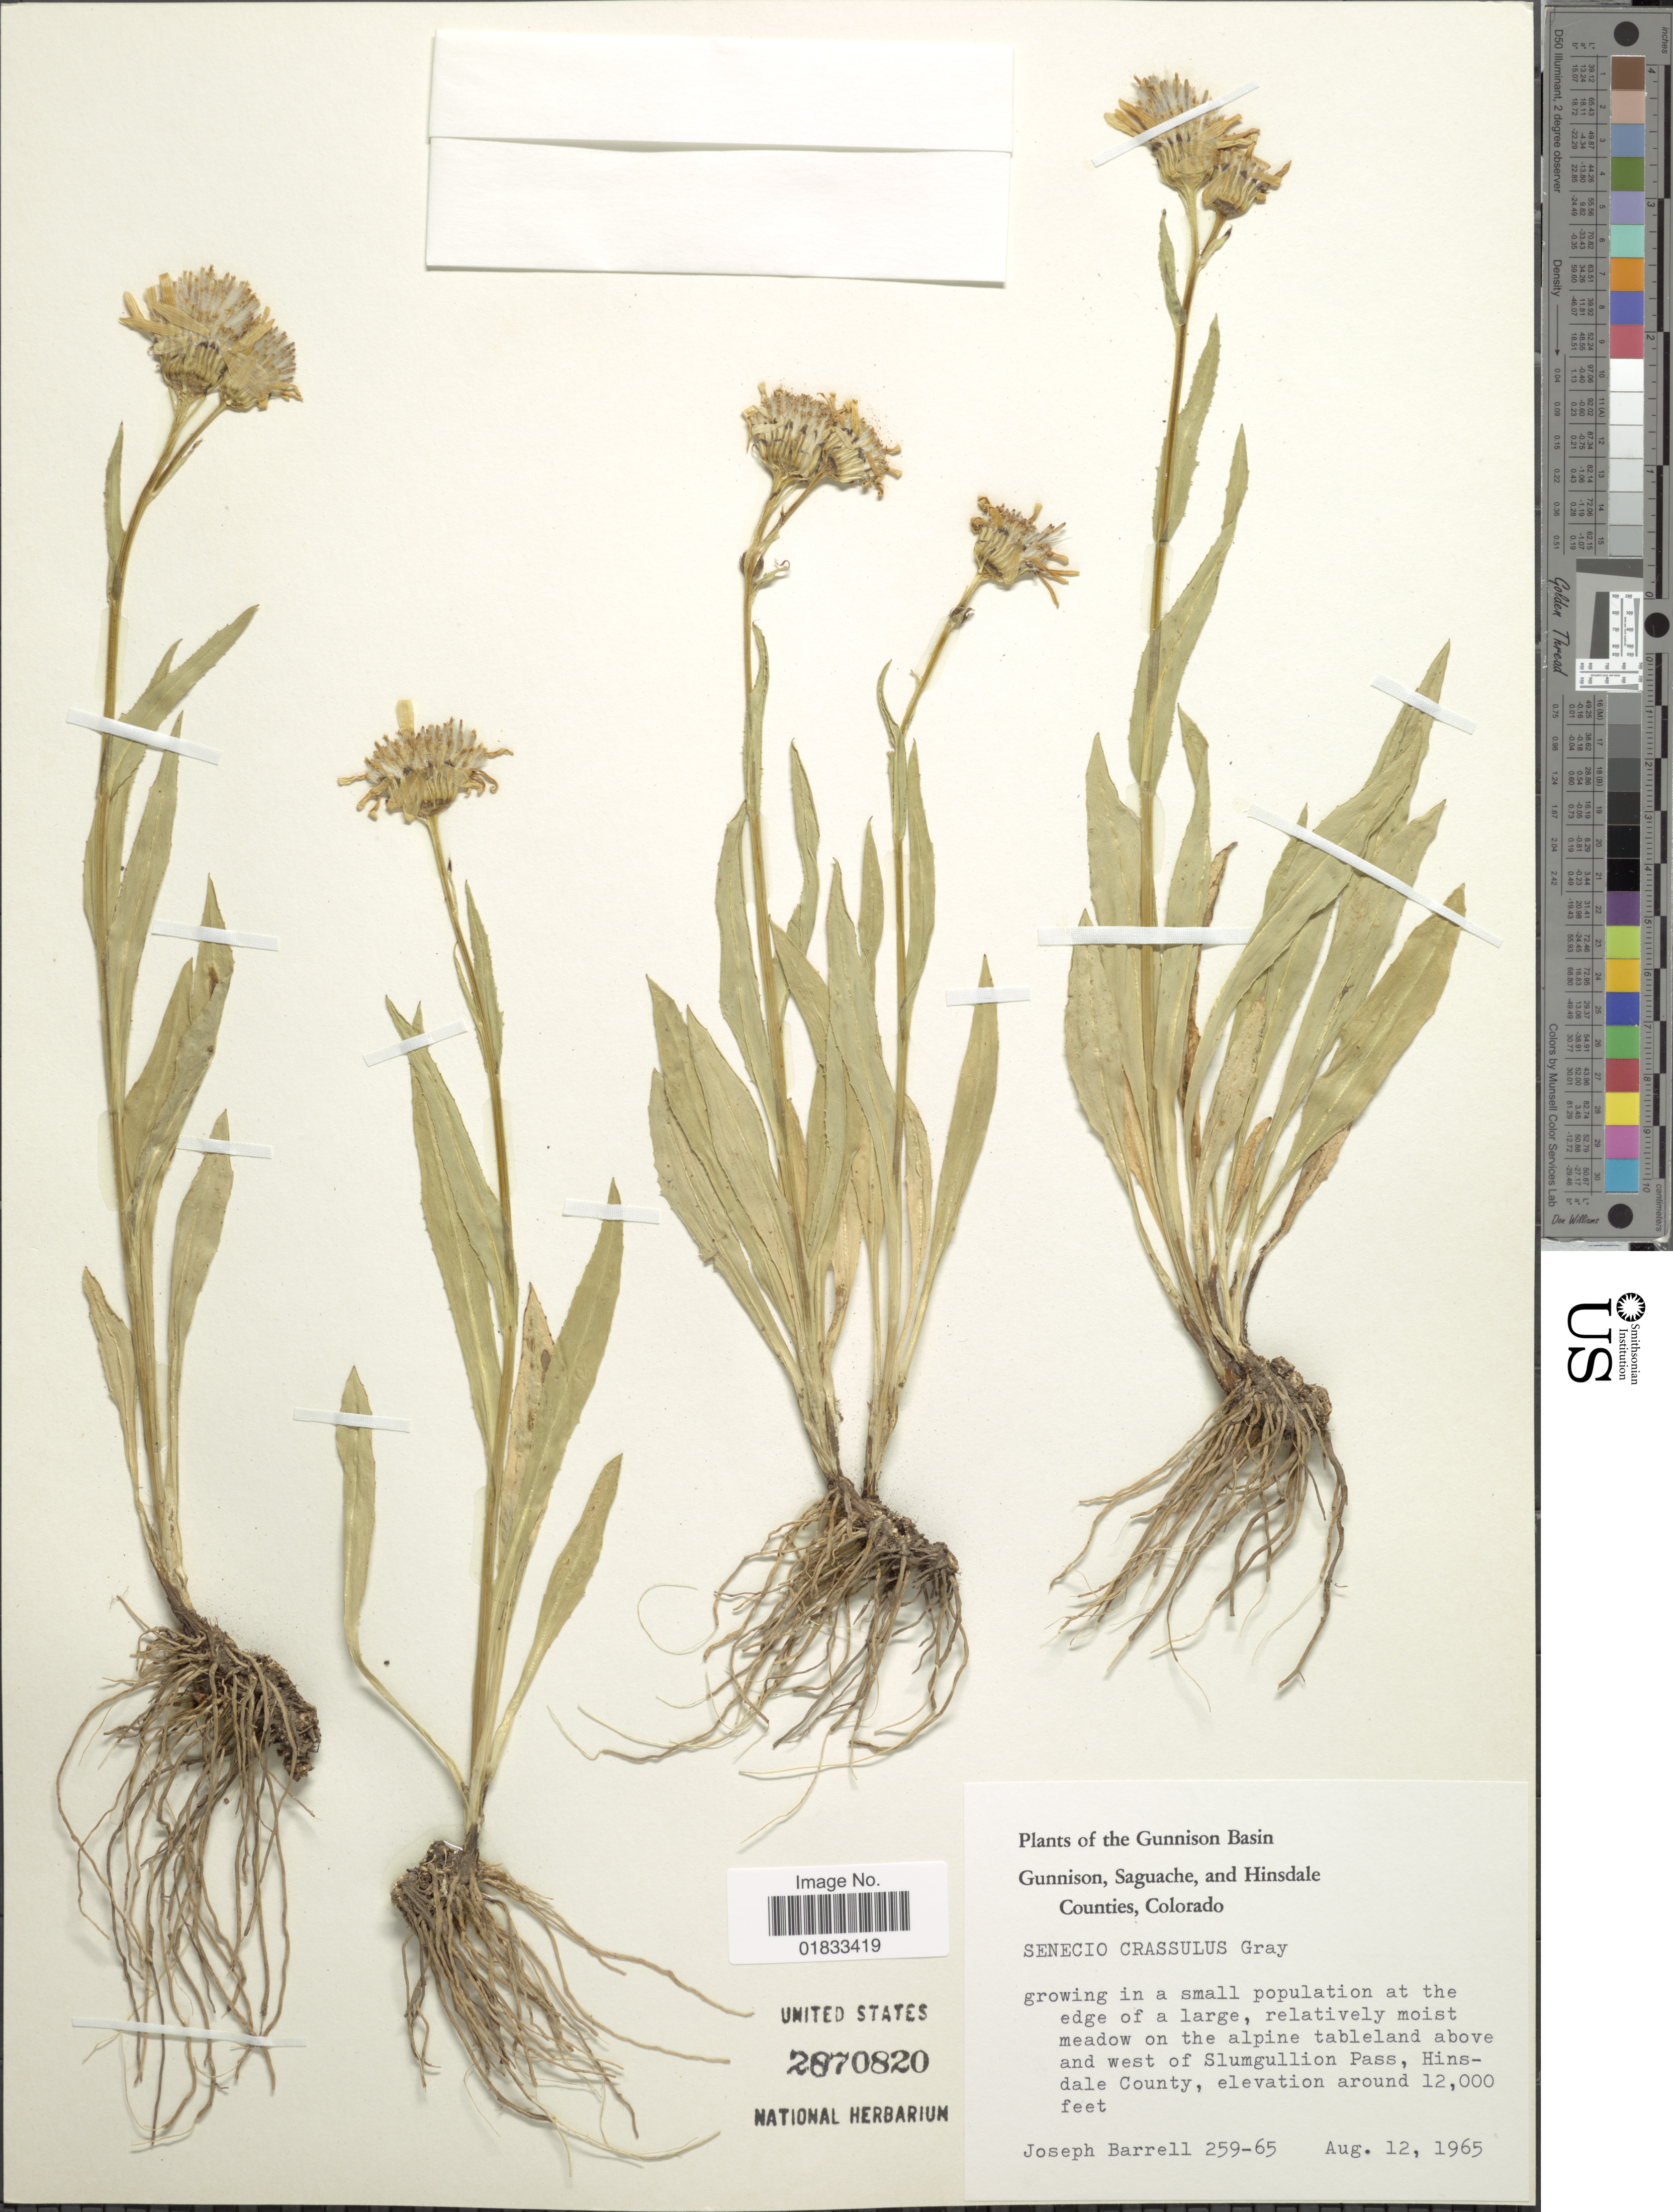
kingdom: Plantae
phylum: Tracheophyta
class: Magnoliopsida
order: Asterales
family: Asteraceae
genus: Senecio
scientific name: Senecio crassulus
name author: A. Gray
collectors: J. Barrell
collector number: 259-65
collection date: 1965-08-12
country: United States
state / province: Colorado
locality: Gunnison Basin, Gunnison, Saguache, and Hinsdale Counties, relatively moist meadow on the alpine tableland above and west of Slumgullion Pass, Hinsdale County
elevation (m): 3658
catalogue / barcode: US 2870820